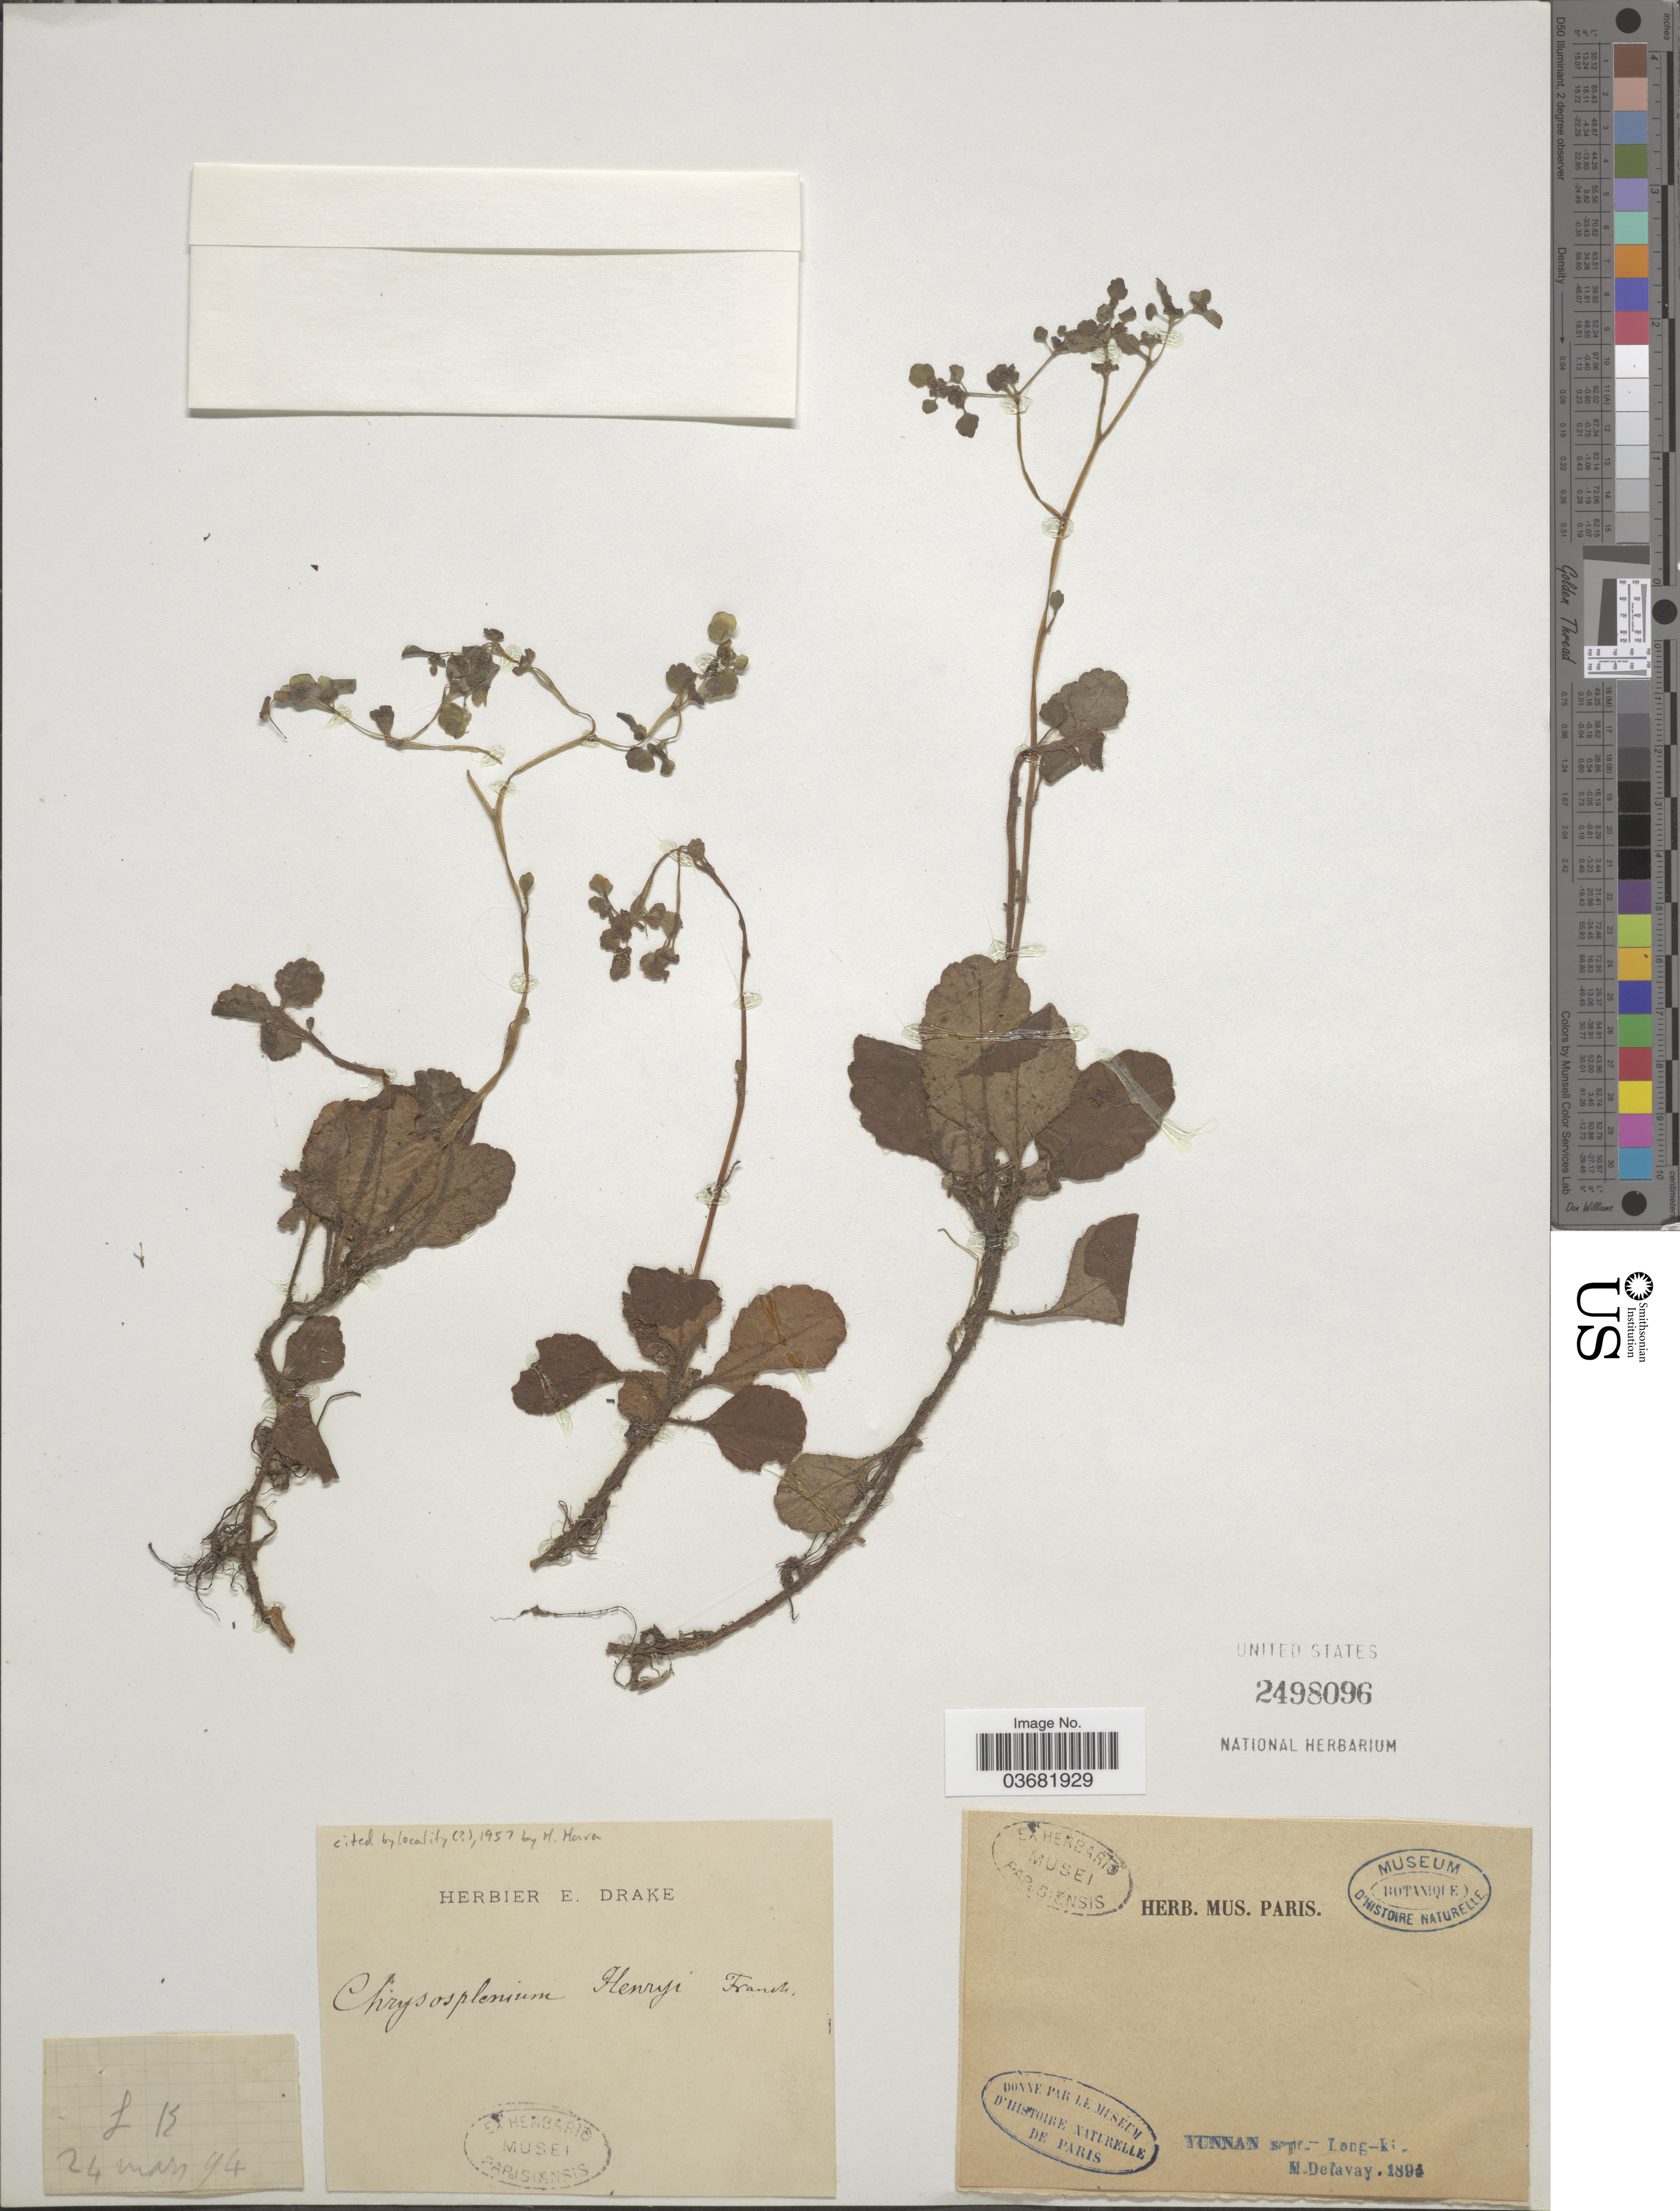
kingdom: Plantae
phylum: Tracheophyta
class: Magnoliopsida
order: Saxifragales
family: Saxifragaceae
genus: Chrysosplenium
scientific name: Chrysosplenium henryi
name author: Franch.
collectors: M. Delavay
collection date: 1895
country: China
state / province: Yunnan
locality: Yunnan sept. - Long-ki.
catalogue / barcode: US 2498096